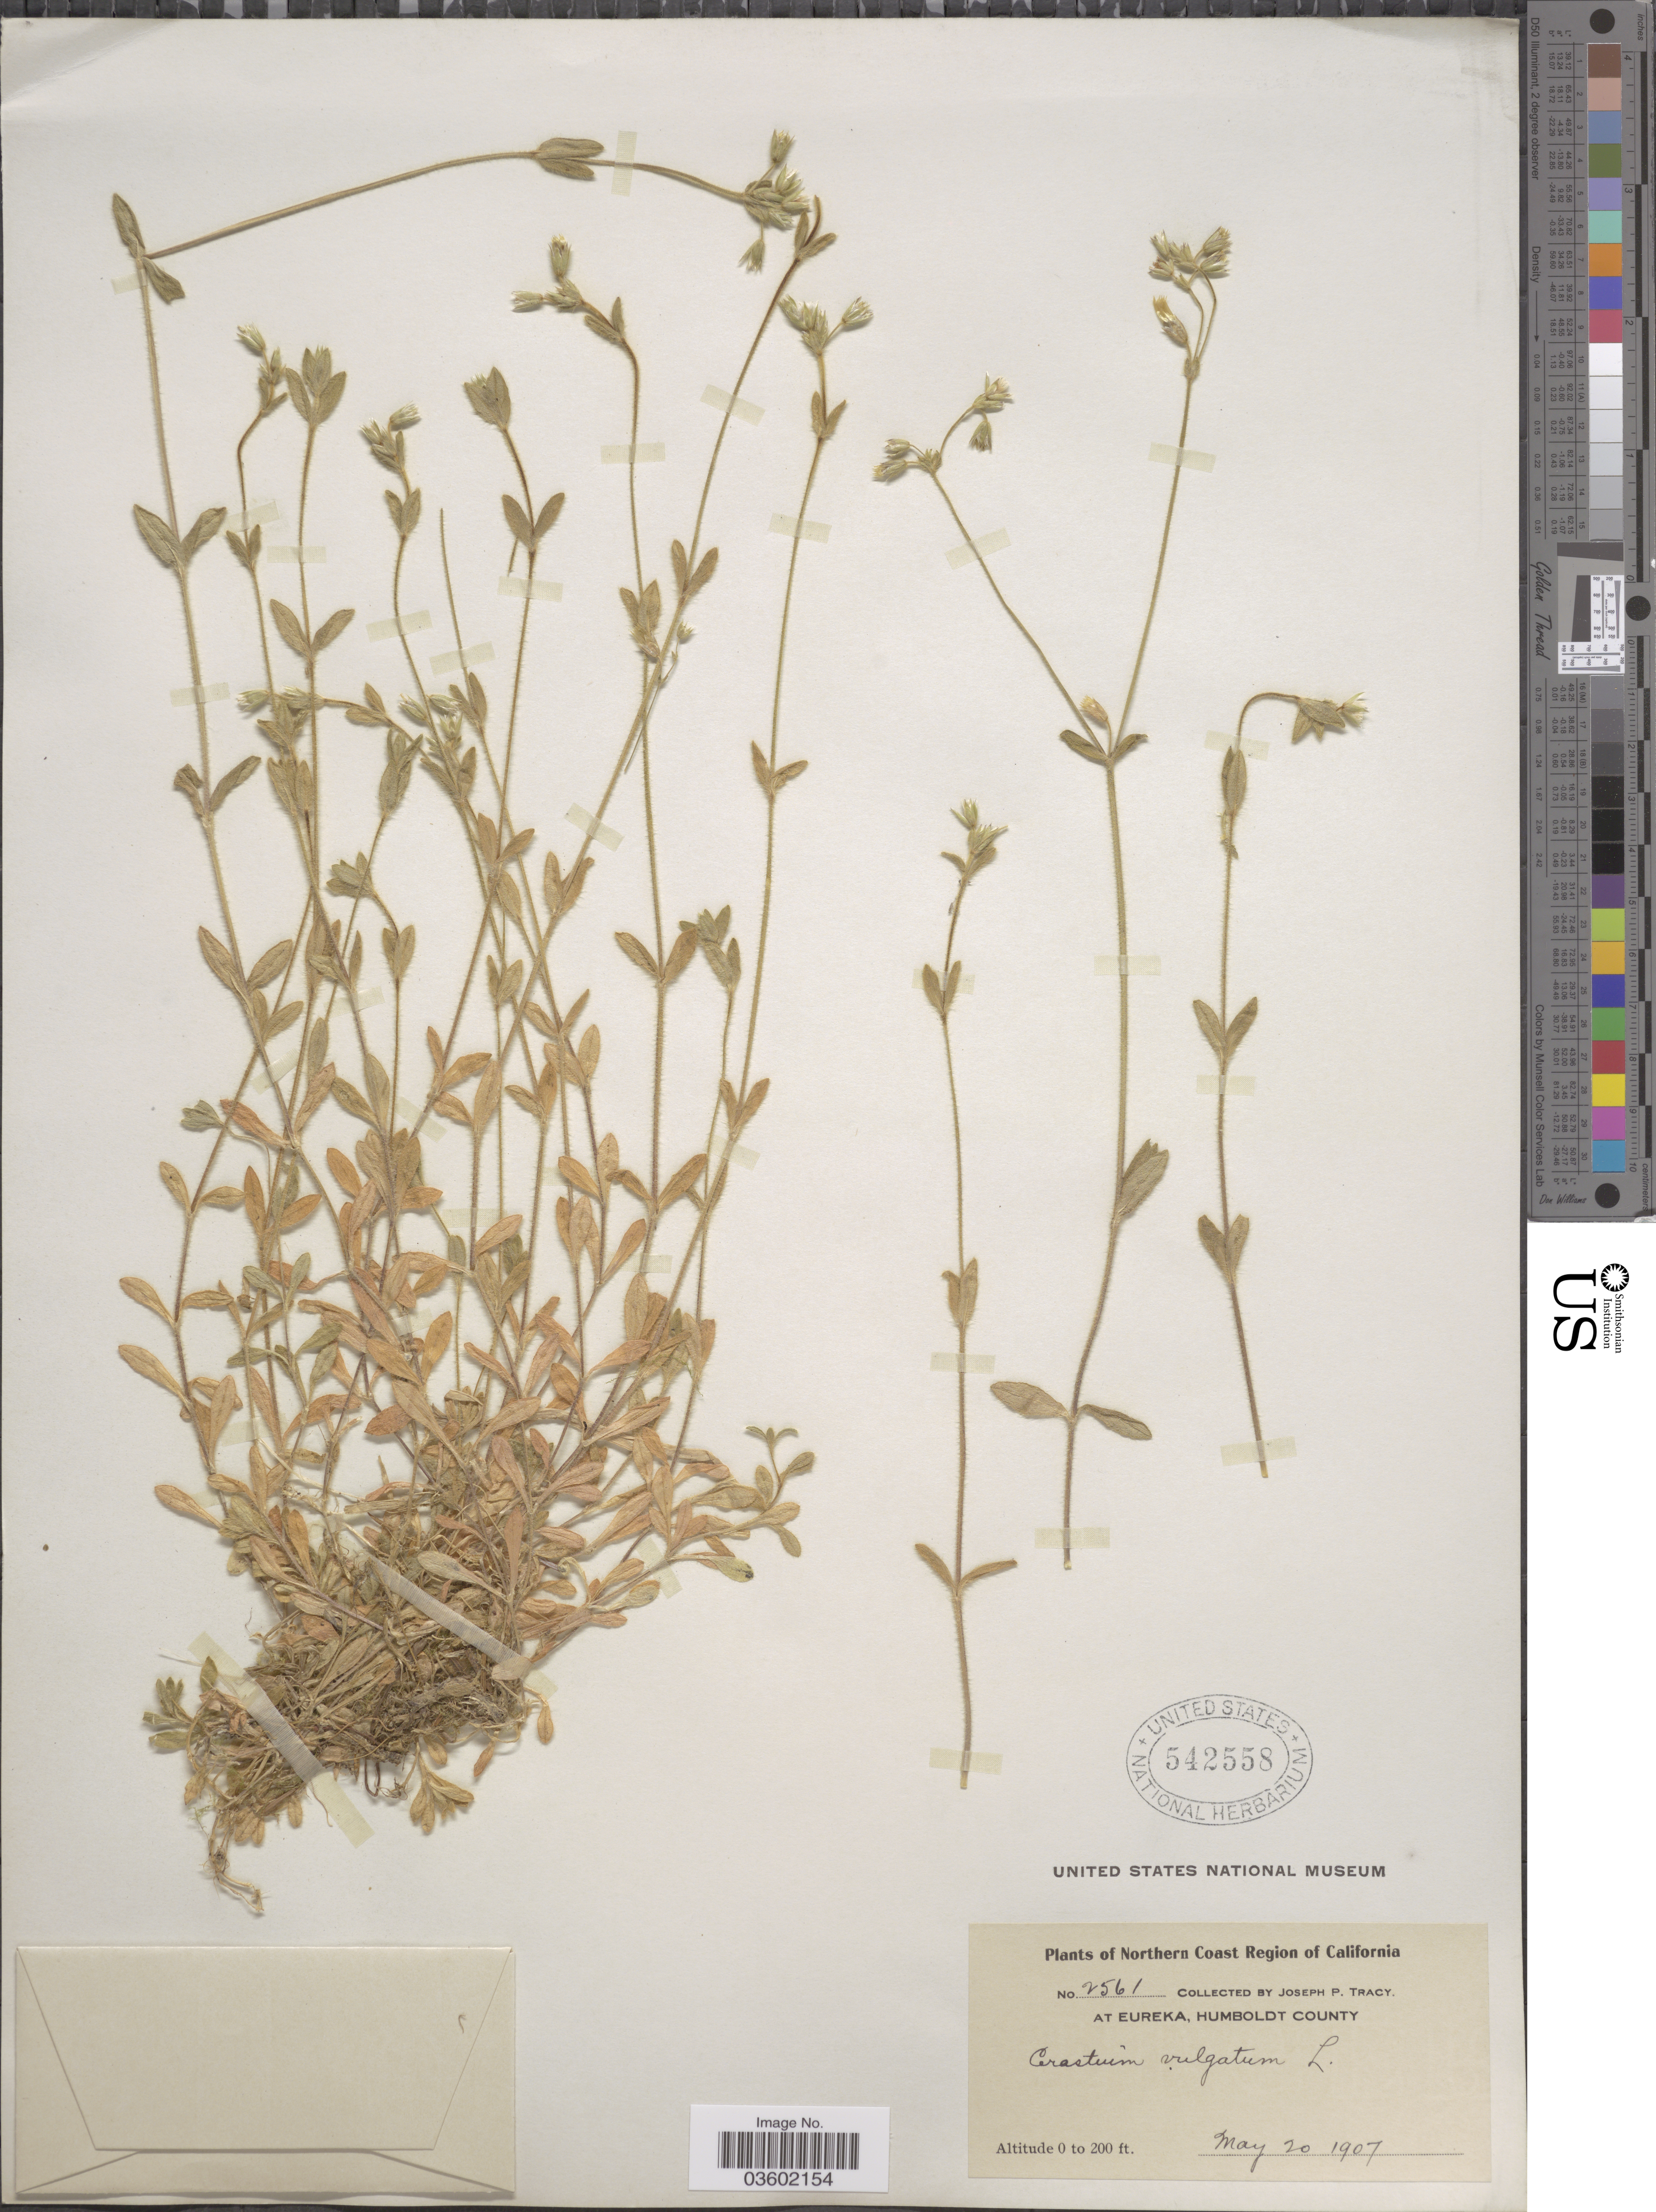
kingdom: Plantae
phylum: Tracheophyta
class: Magnoliopsida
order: Caryophyllales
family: Caryophyllaceae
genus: Cerastium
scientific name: Cerastium vulgatum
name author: L.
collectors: J. Tracy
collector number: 2561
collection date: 1907-05-20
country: United States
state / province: California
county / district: Humboldt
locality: Northern Coast Region of California. At Eureka, Humboldt County.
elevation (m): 0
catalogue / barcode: US 542558